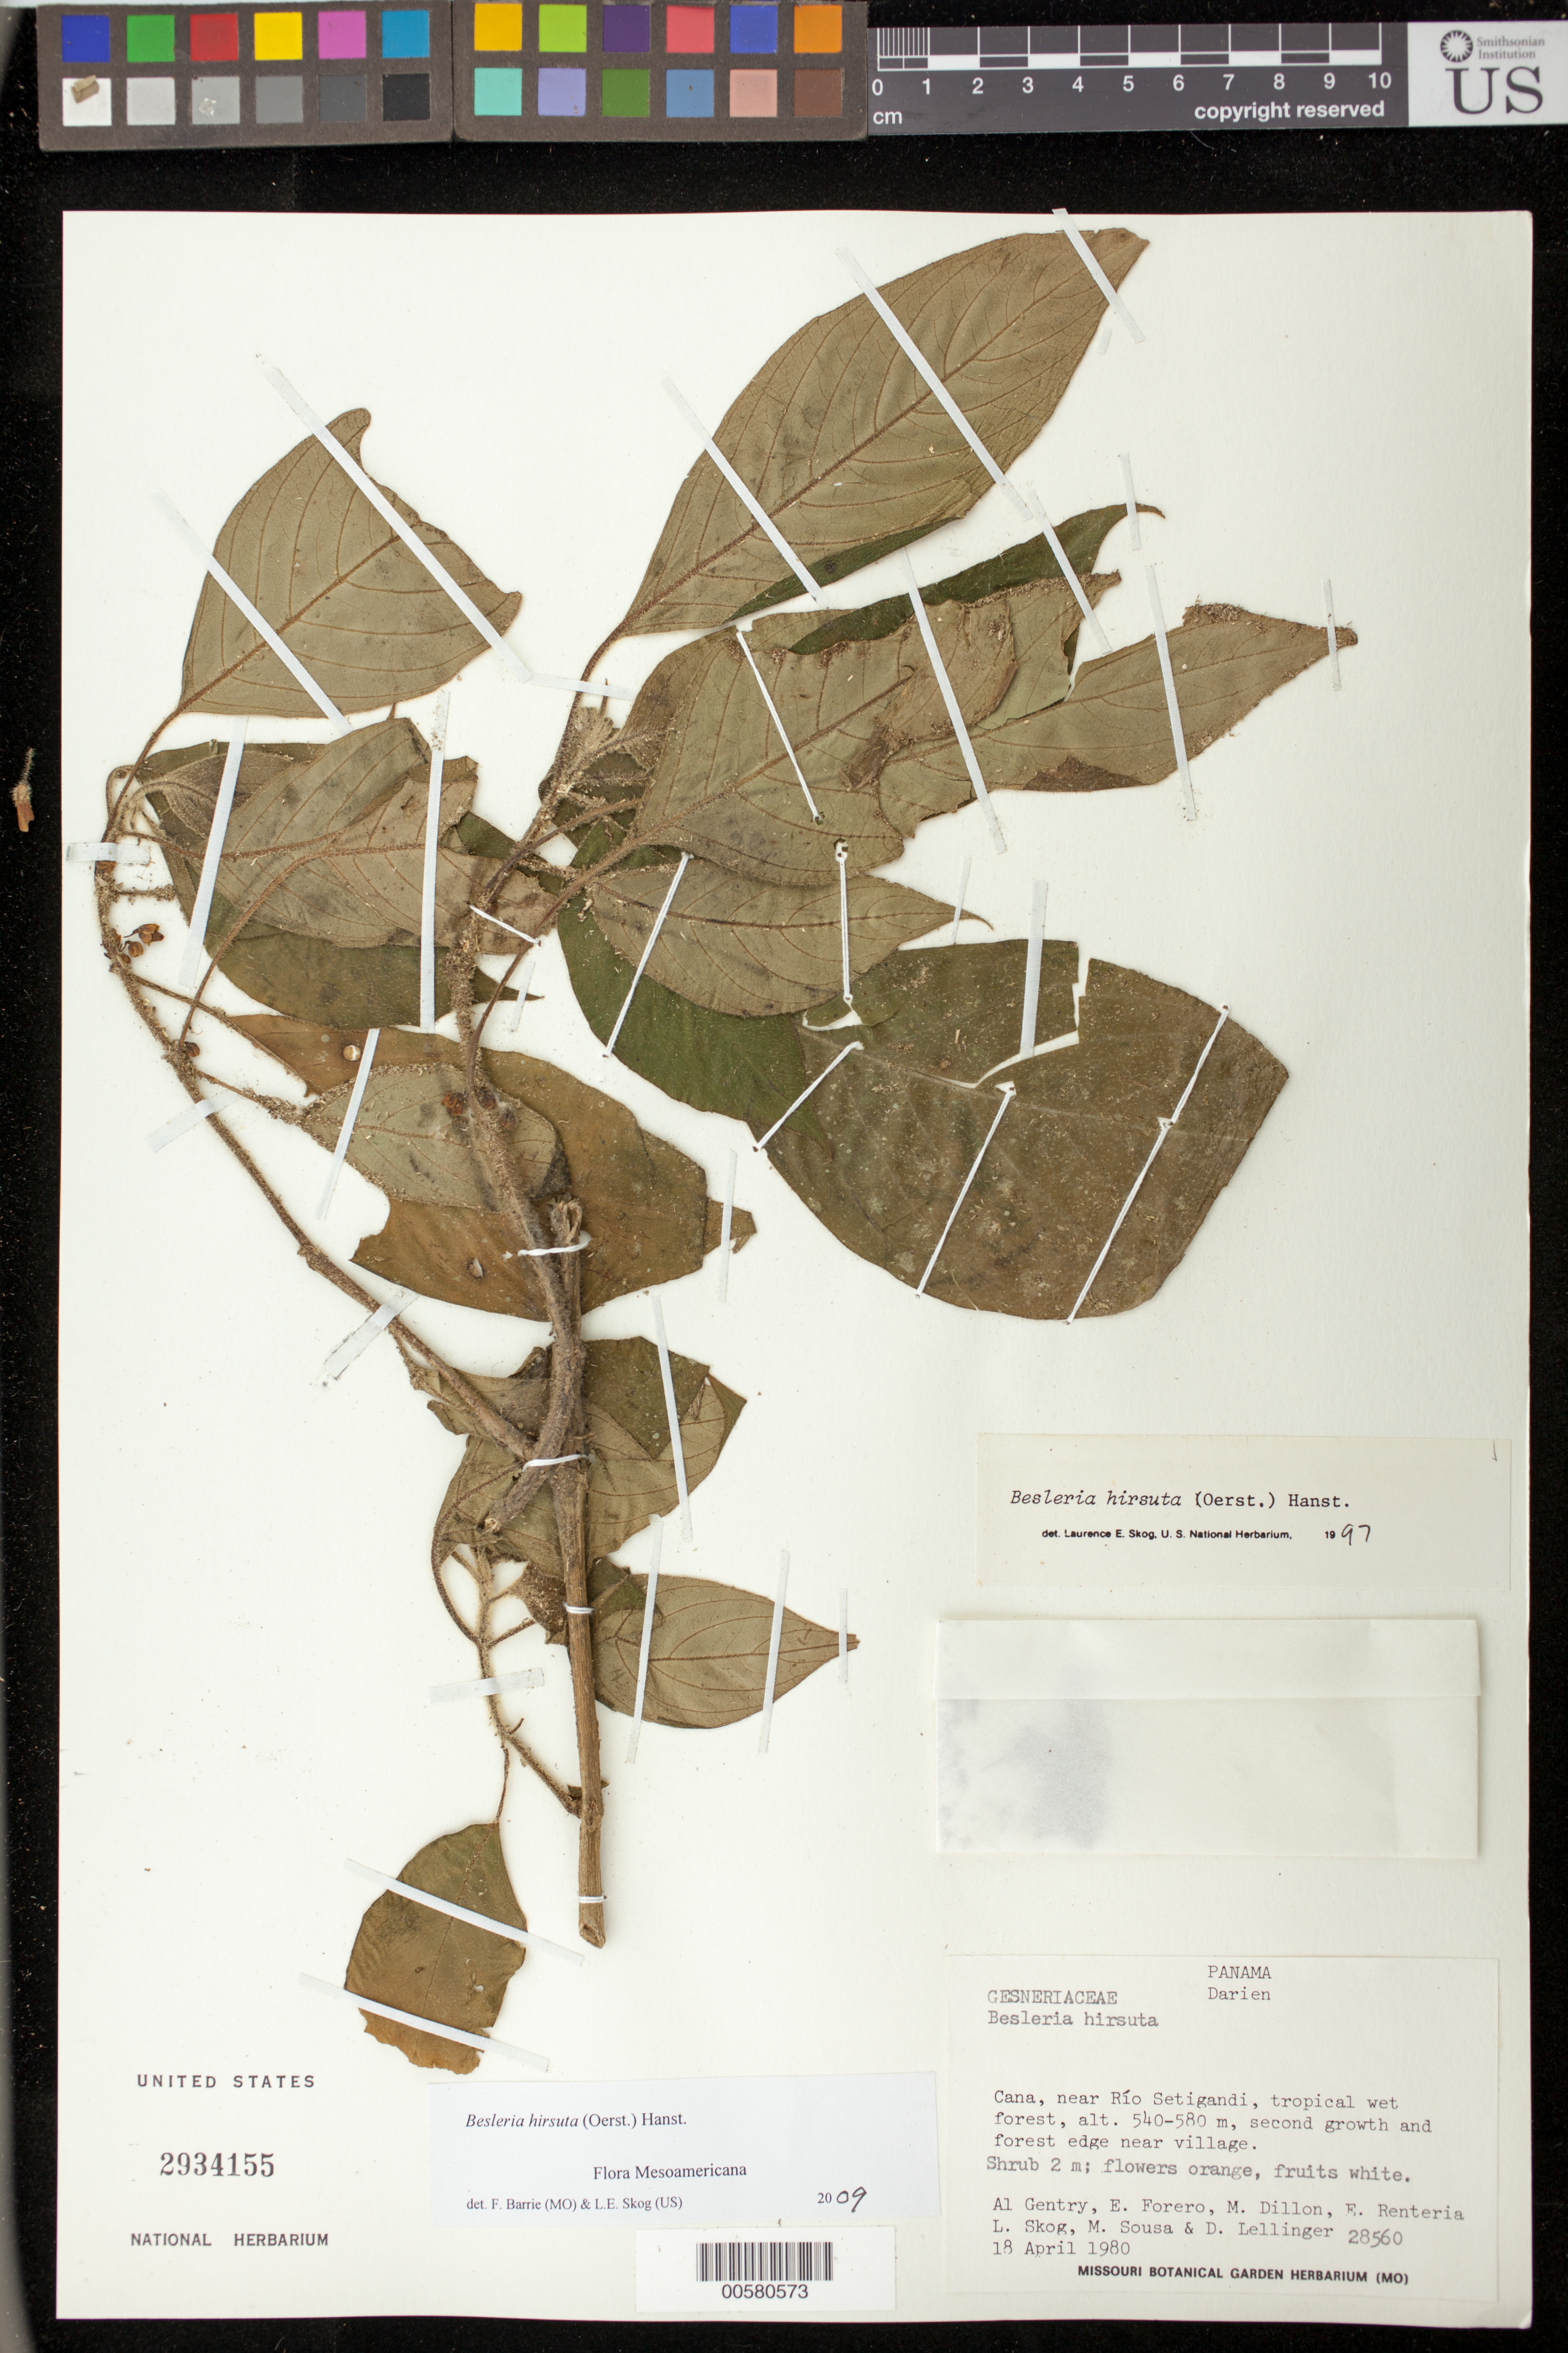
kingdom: Plantae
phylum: Tracheophyta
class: Magnoliopsida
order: Lamiales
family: Gesneriaceae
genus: Besleria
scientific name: Besleria hirsuta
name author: (Oerst.) Hanst.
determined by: Skog, Laurence E.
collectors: A. H. Gentry, E. Forero, M. O. Dillon, E. Renteria, L. E. Skog, M. Sousa & D. B. Lellinger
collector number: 28560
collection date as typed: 18 Apr 1980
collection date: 1980-04-18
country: Panama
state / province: Darién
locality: Cana, near Río Setigandi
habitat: Tropical wet forest, second growth and forest edge near village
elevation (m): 540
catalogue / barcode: US 2934155